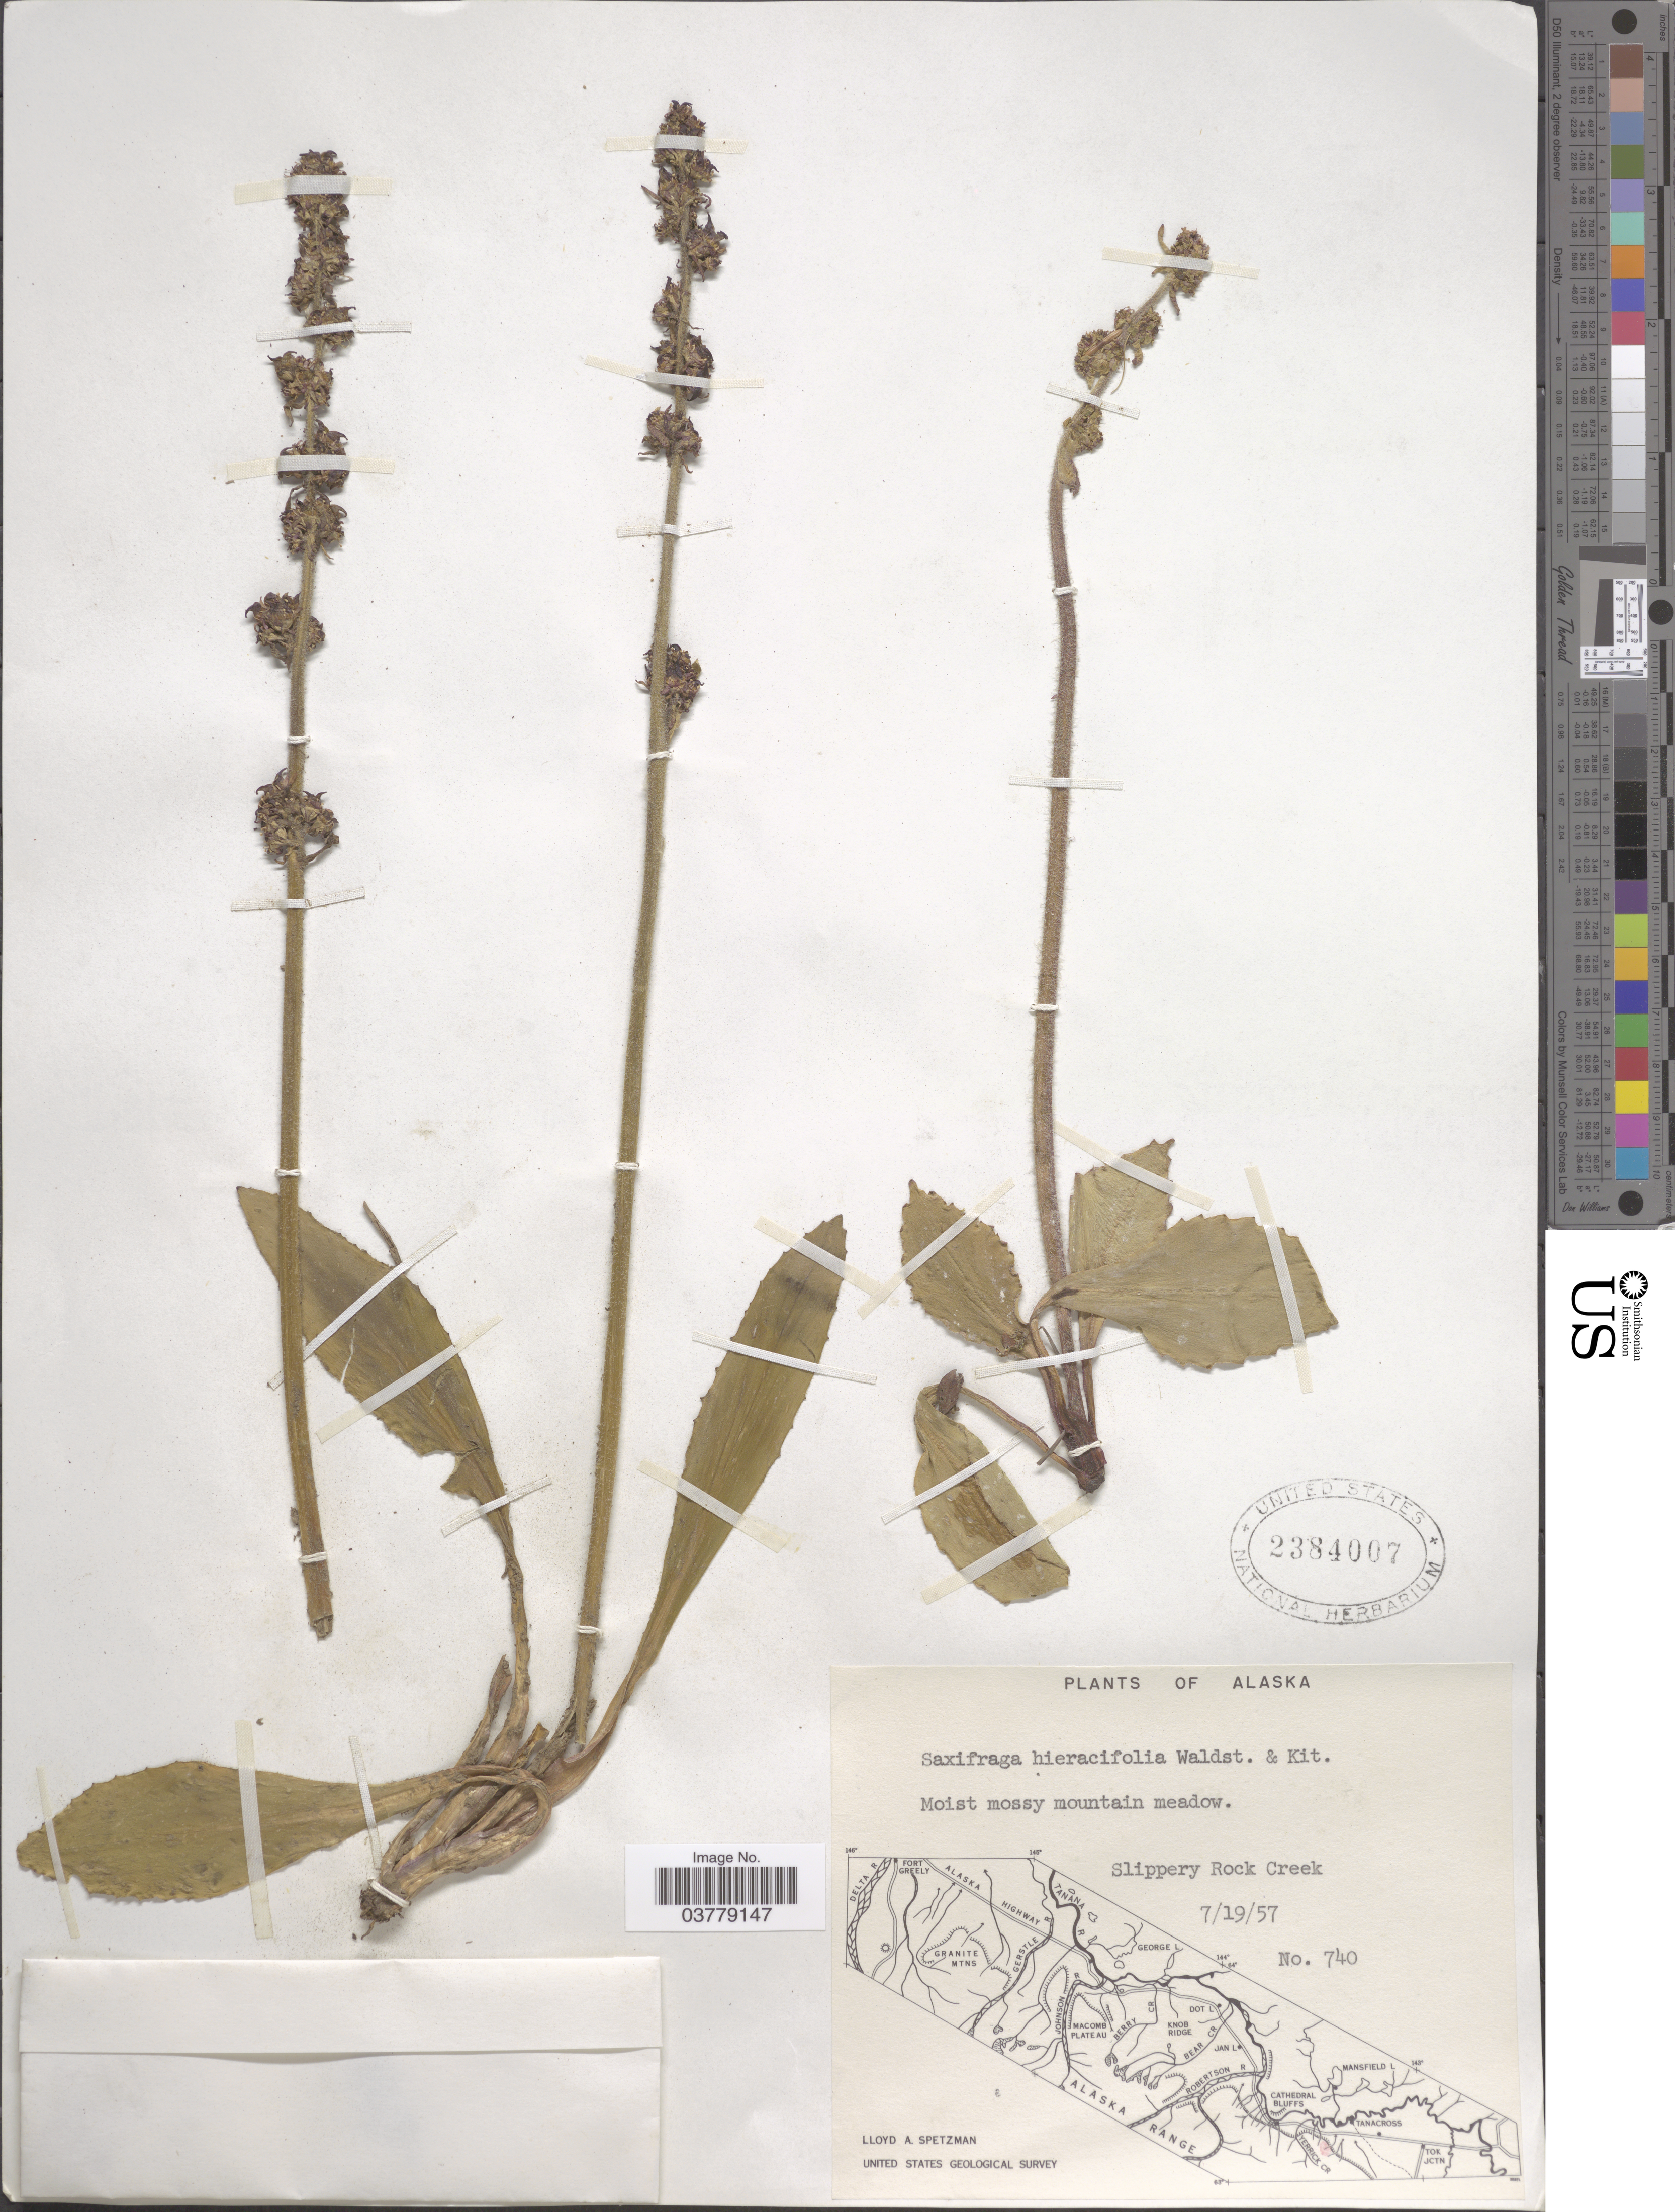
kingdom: Plantae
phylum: Tracheophyta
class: Magnoliopsida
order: Saxifragales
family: Saxifragaceae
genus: Micranthes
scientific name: Micranthes hieraciifolia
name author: (Waldst. & Kit. ex Willd.) Haw.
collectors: L. Spetzman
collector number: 740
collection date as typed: Transcribed d/m/y: 19/7/57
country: United States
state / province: Alaska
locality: Slippery Rock Creek.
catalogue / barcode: US 2384007